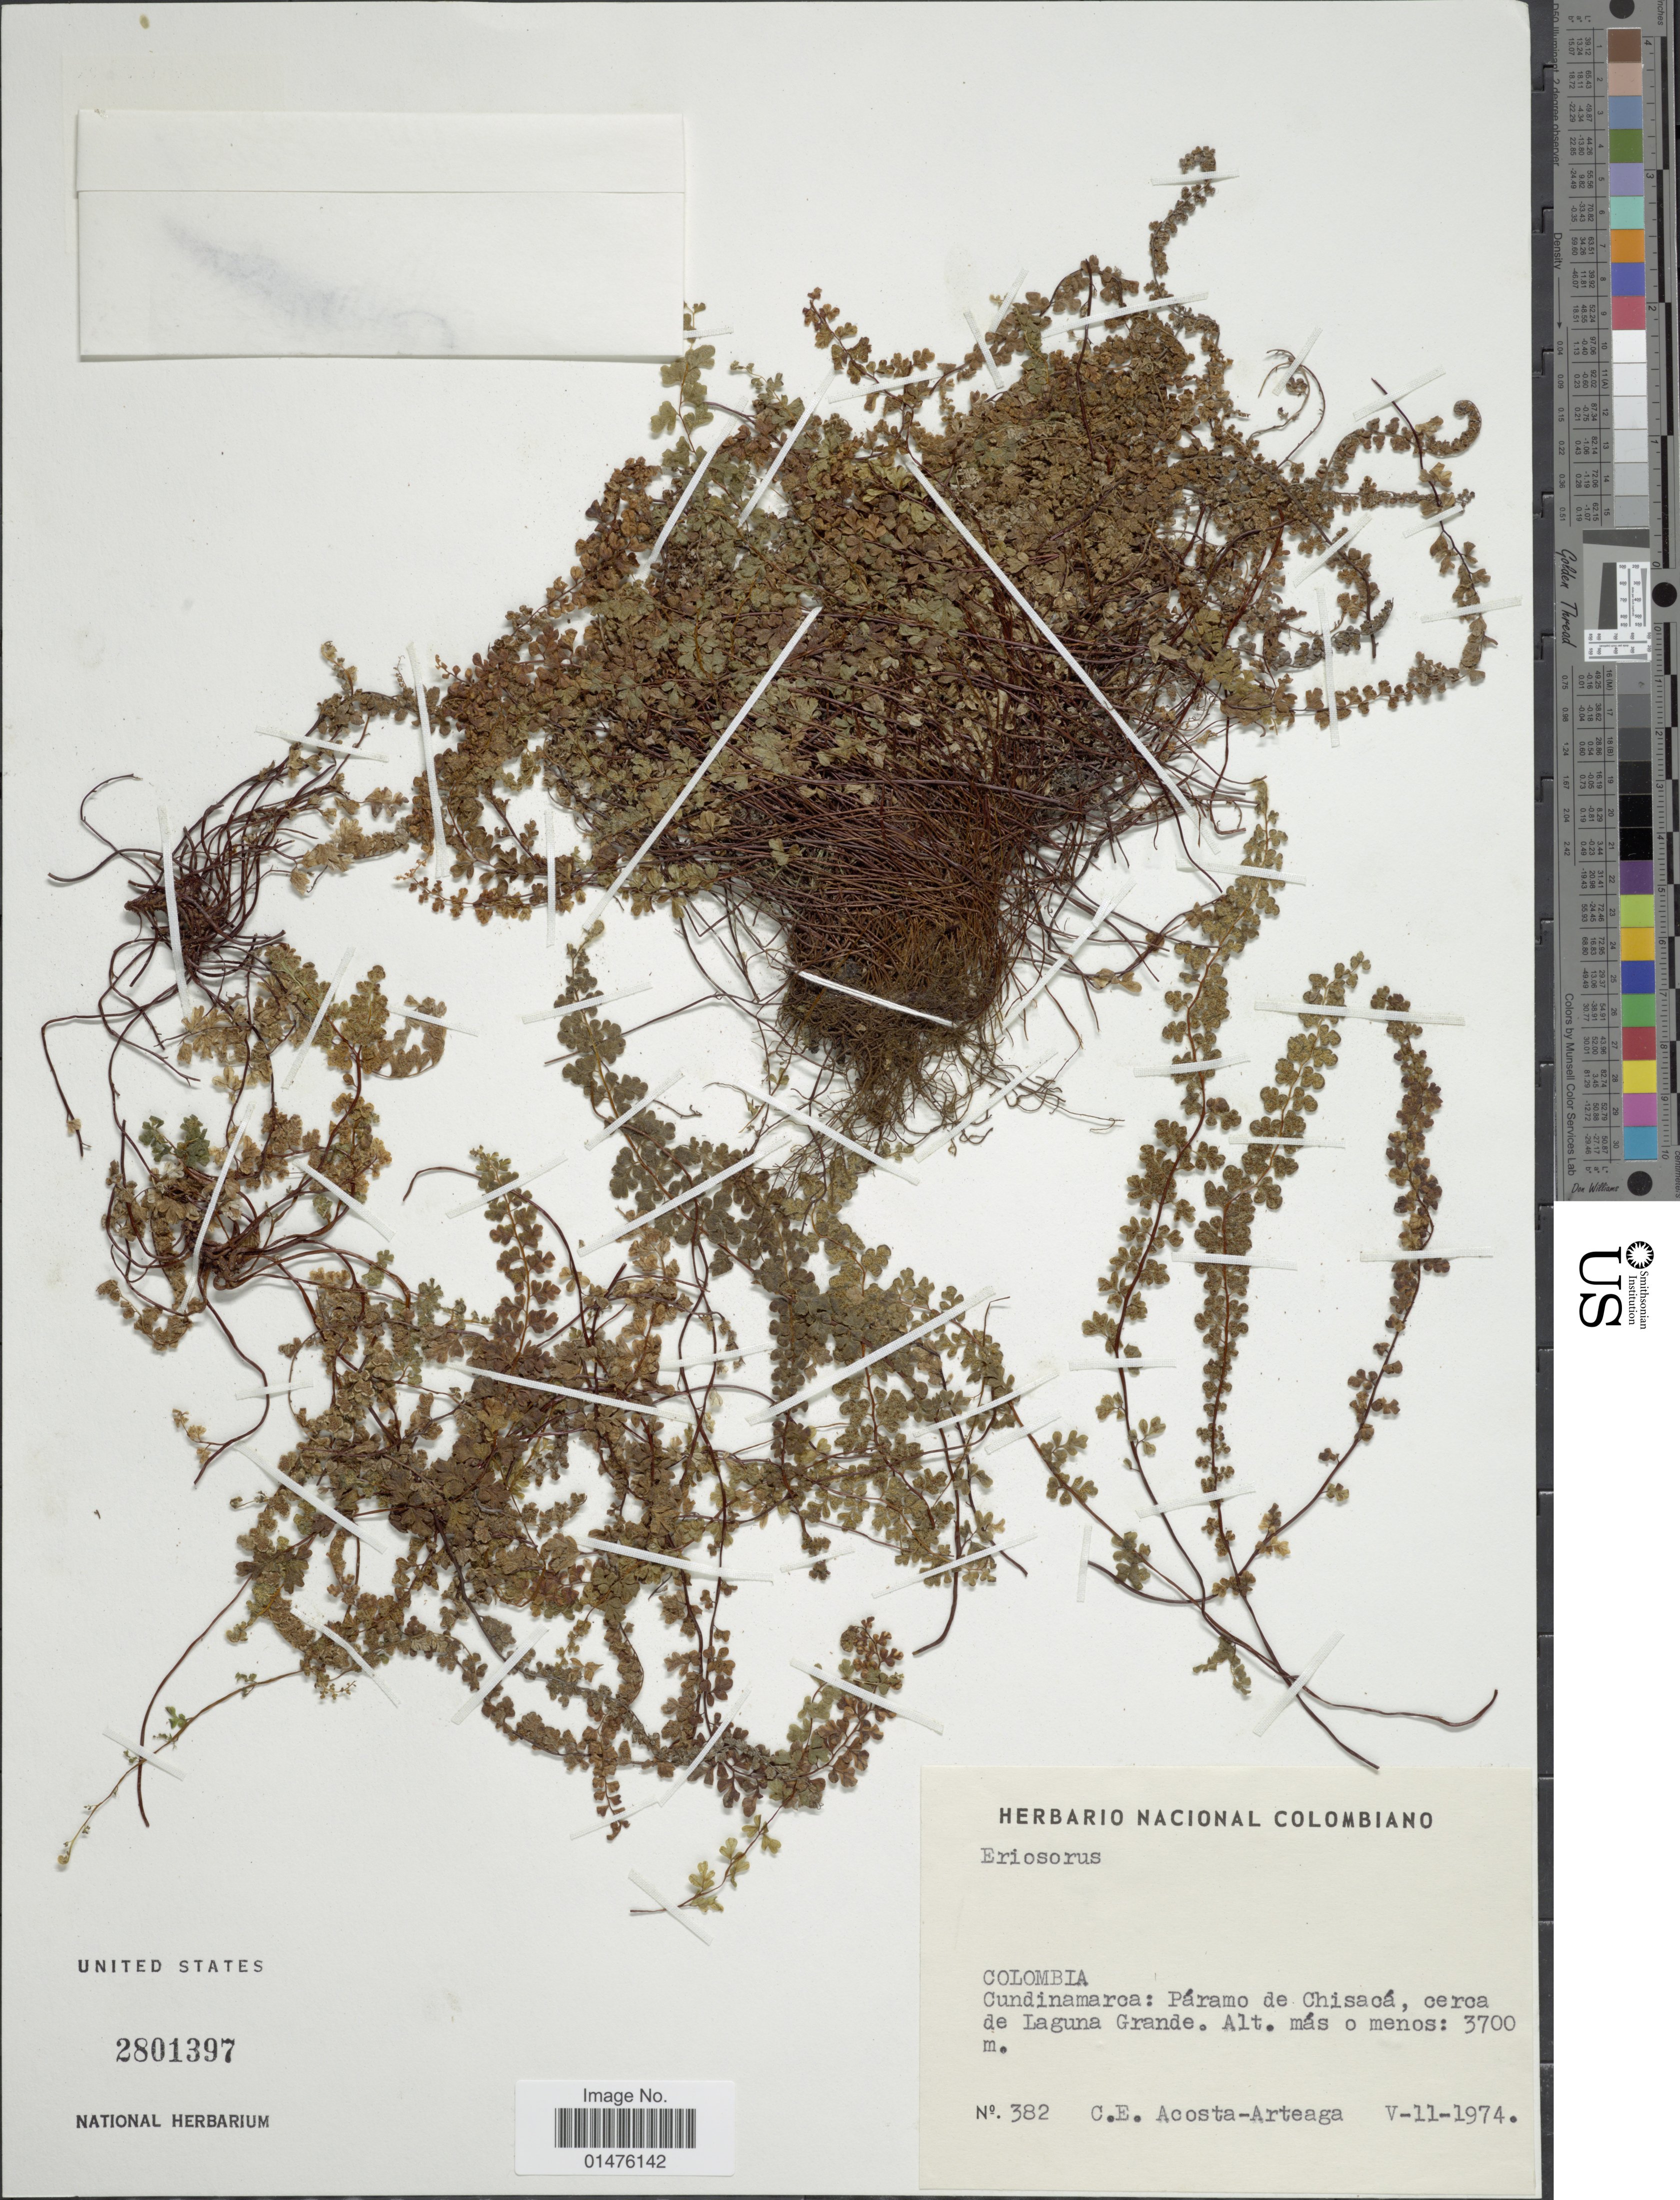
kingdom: Plantae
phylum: Tracheophyta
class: Polypodiopsida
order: Polypodiales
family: Pteridaceae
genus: Jamesonia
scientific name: Jamesonia hirsutula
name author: (Mett.) Christenh.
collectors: C. E. Acosta-Arteaga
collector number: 382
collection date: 1974-05-11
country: Colombia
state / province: Cundinamarca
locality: Páramo de Chisacá, cerca de Laguna Grande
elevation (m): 3700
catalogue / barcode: US 2801397